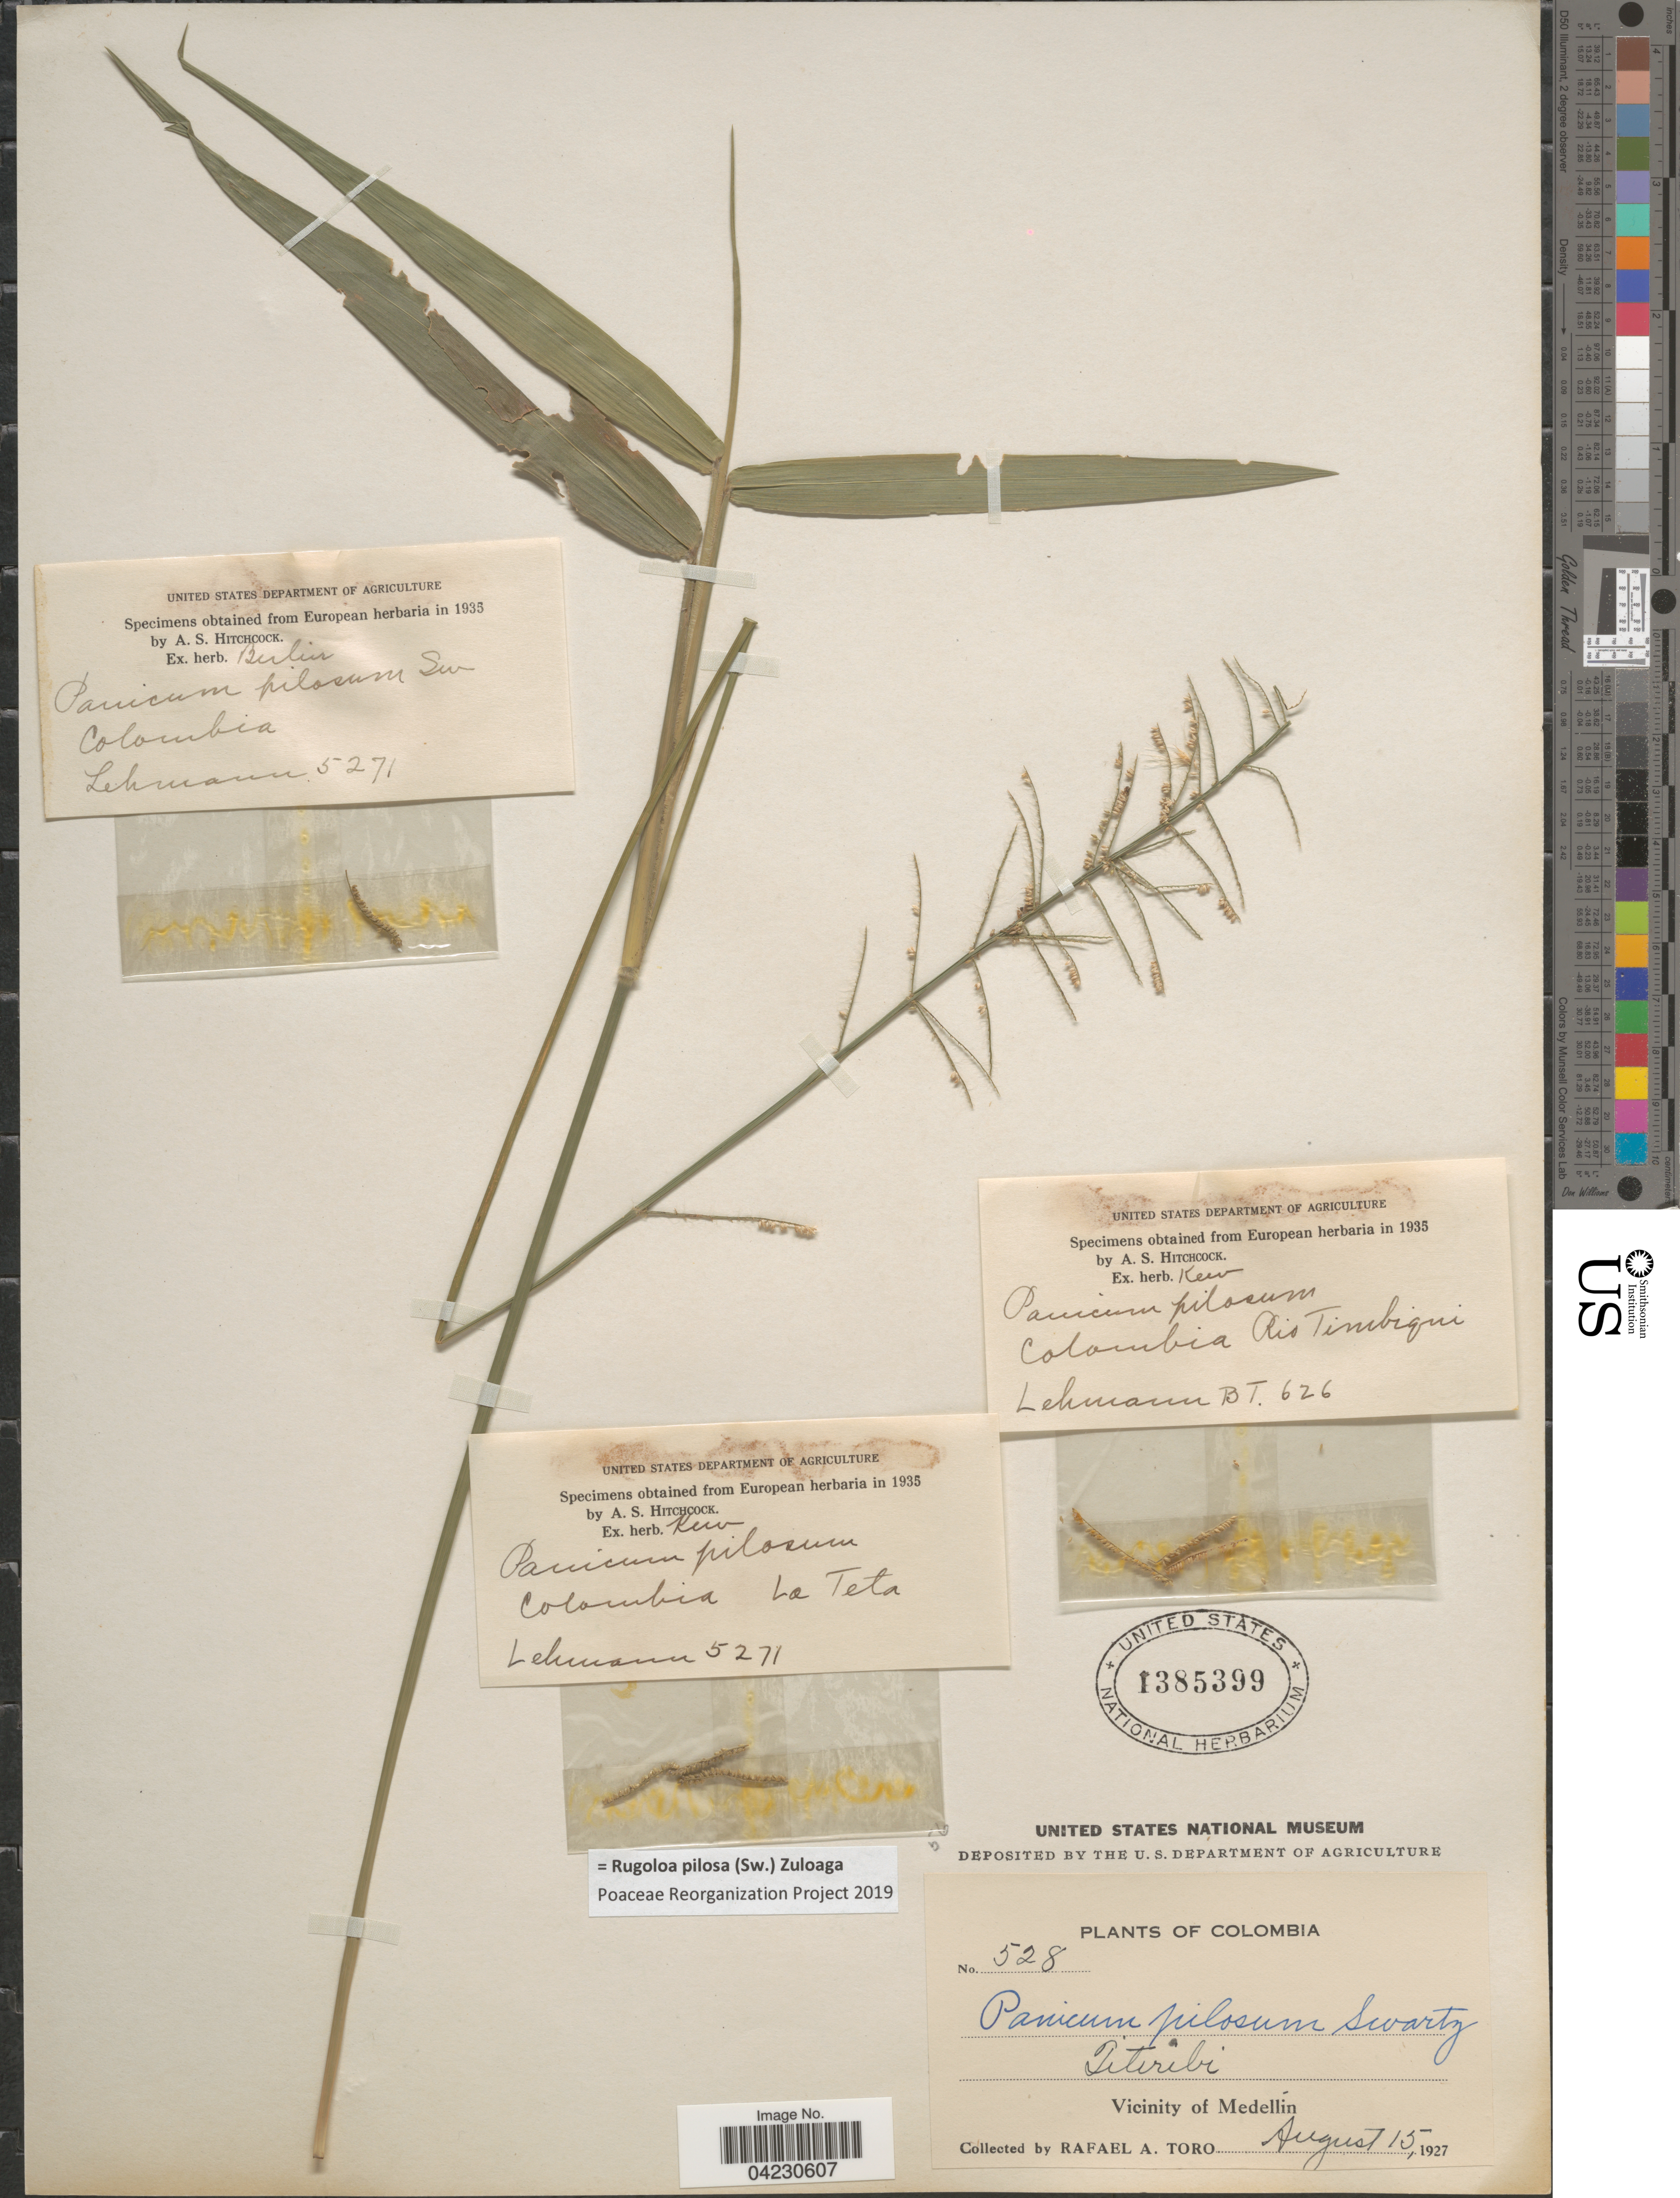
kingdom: Plantae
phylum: Tracheophyta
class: Liliopsida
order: Poales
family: Poaceae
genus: Rugoloa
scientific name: Rugoloa pilosa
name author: (Sw.) Zuloaga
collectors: R. A. Toro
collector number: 528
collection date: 1927-08-15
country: Colombia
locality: Titiribi. Vicinity of Medellín.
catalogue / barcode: US 1385399-4